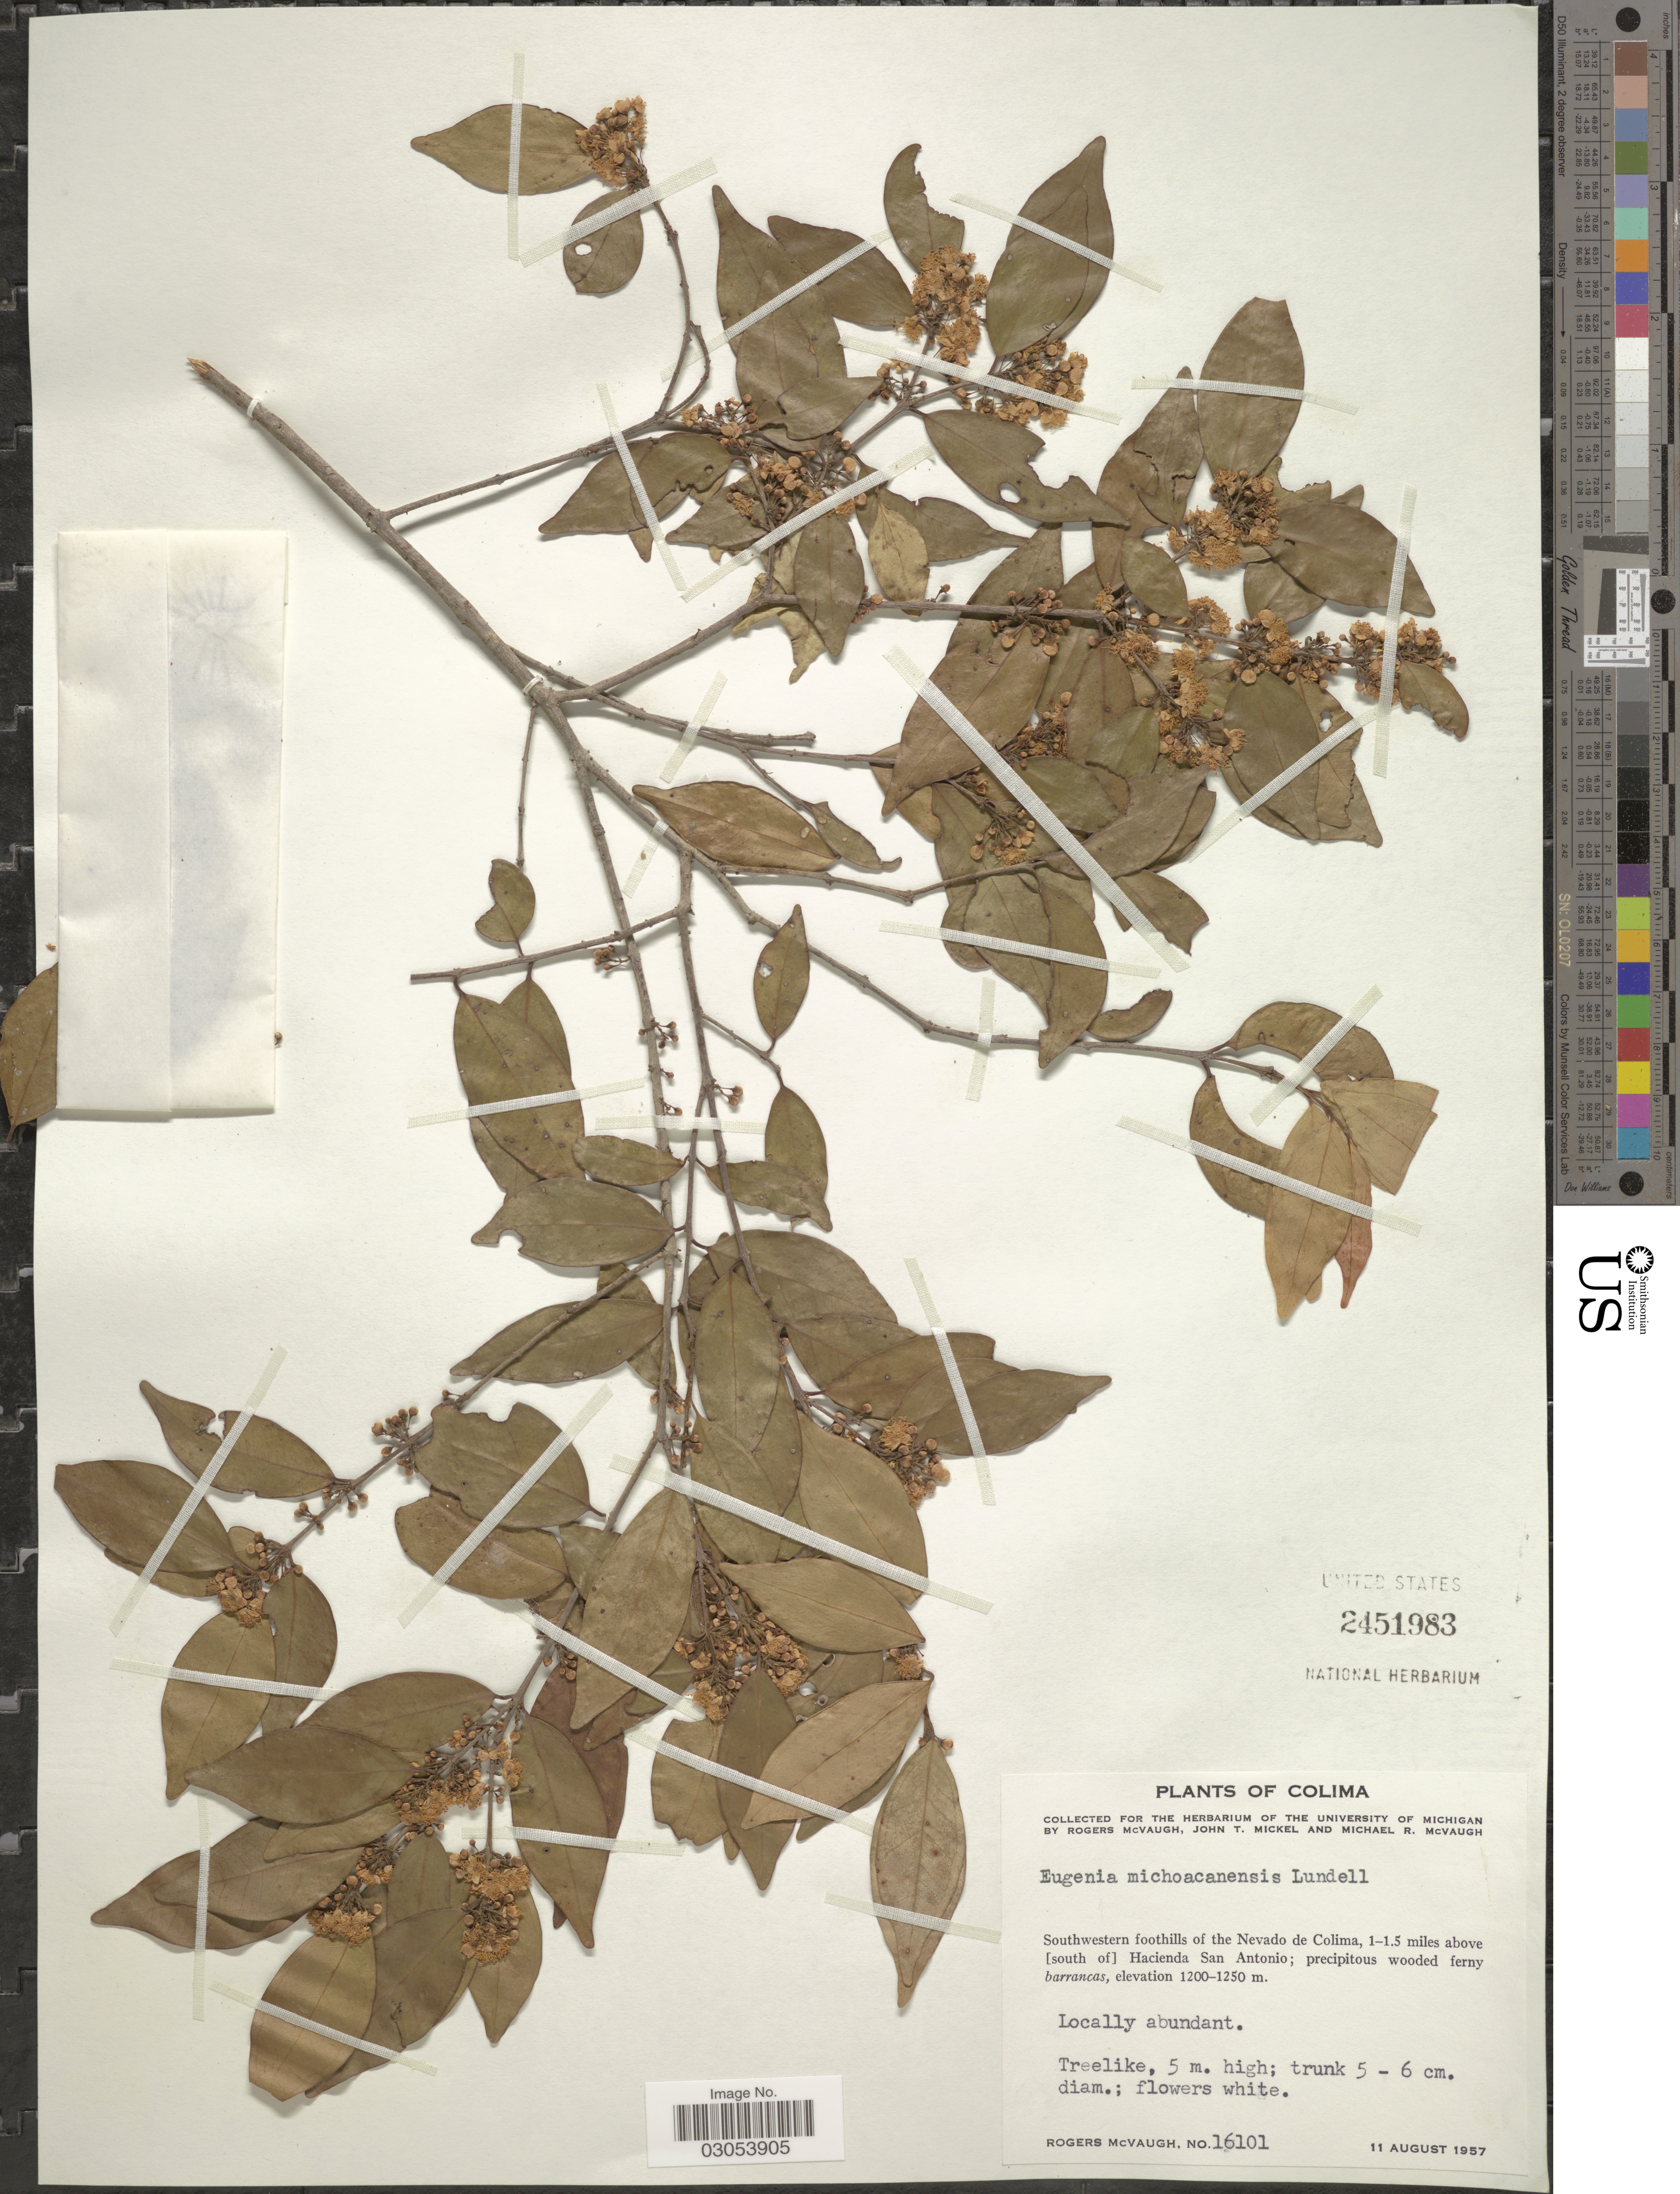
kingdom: Plantae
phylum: Tracheophyta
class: Magnoliopsida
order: Myrtales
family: Myrtaceae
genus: Eugenia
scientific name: Eugenia michoacanensis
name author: Lundell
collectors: R. McVaugh, J. T. Mickel & M. R. McVaugh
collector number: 16101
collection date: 1957-08-11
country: Mexico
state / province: Colima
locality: Southwestern foothills of the Nevado de Colima, 1-1.5 miles above [south of] Hacienda San Antonio.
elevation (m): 1200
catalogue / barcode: US 2451983